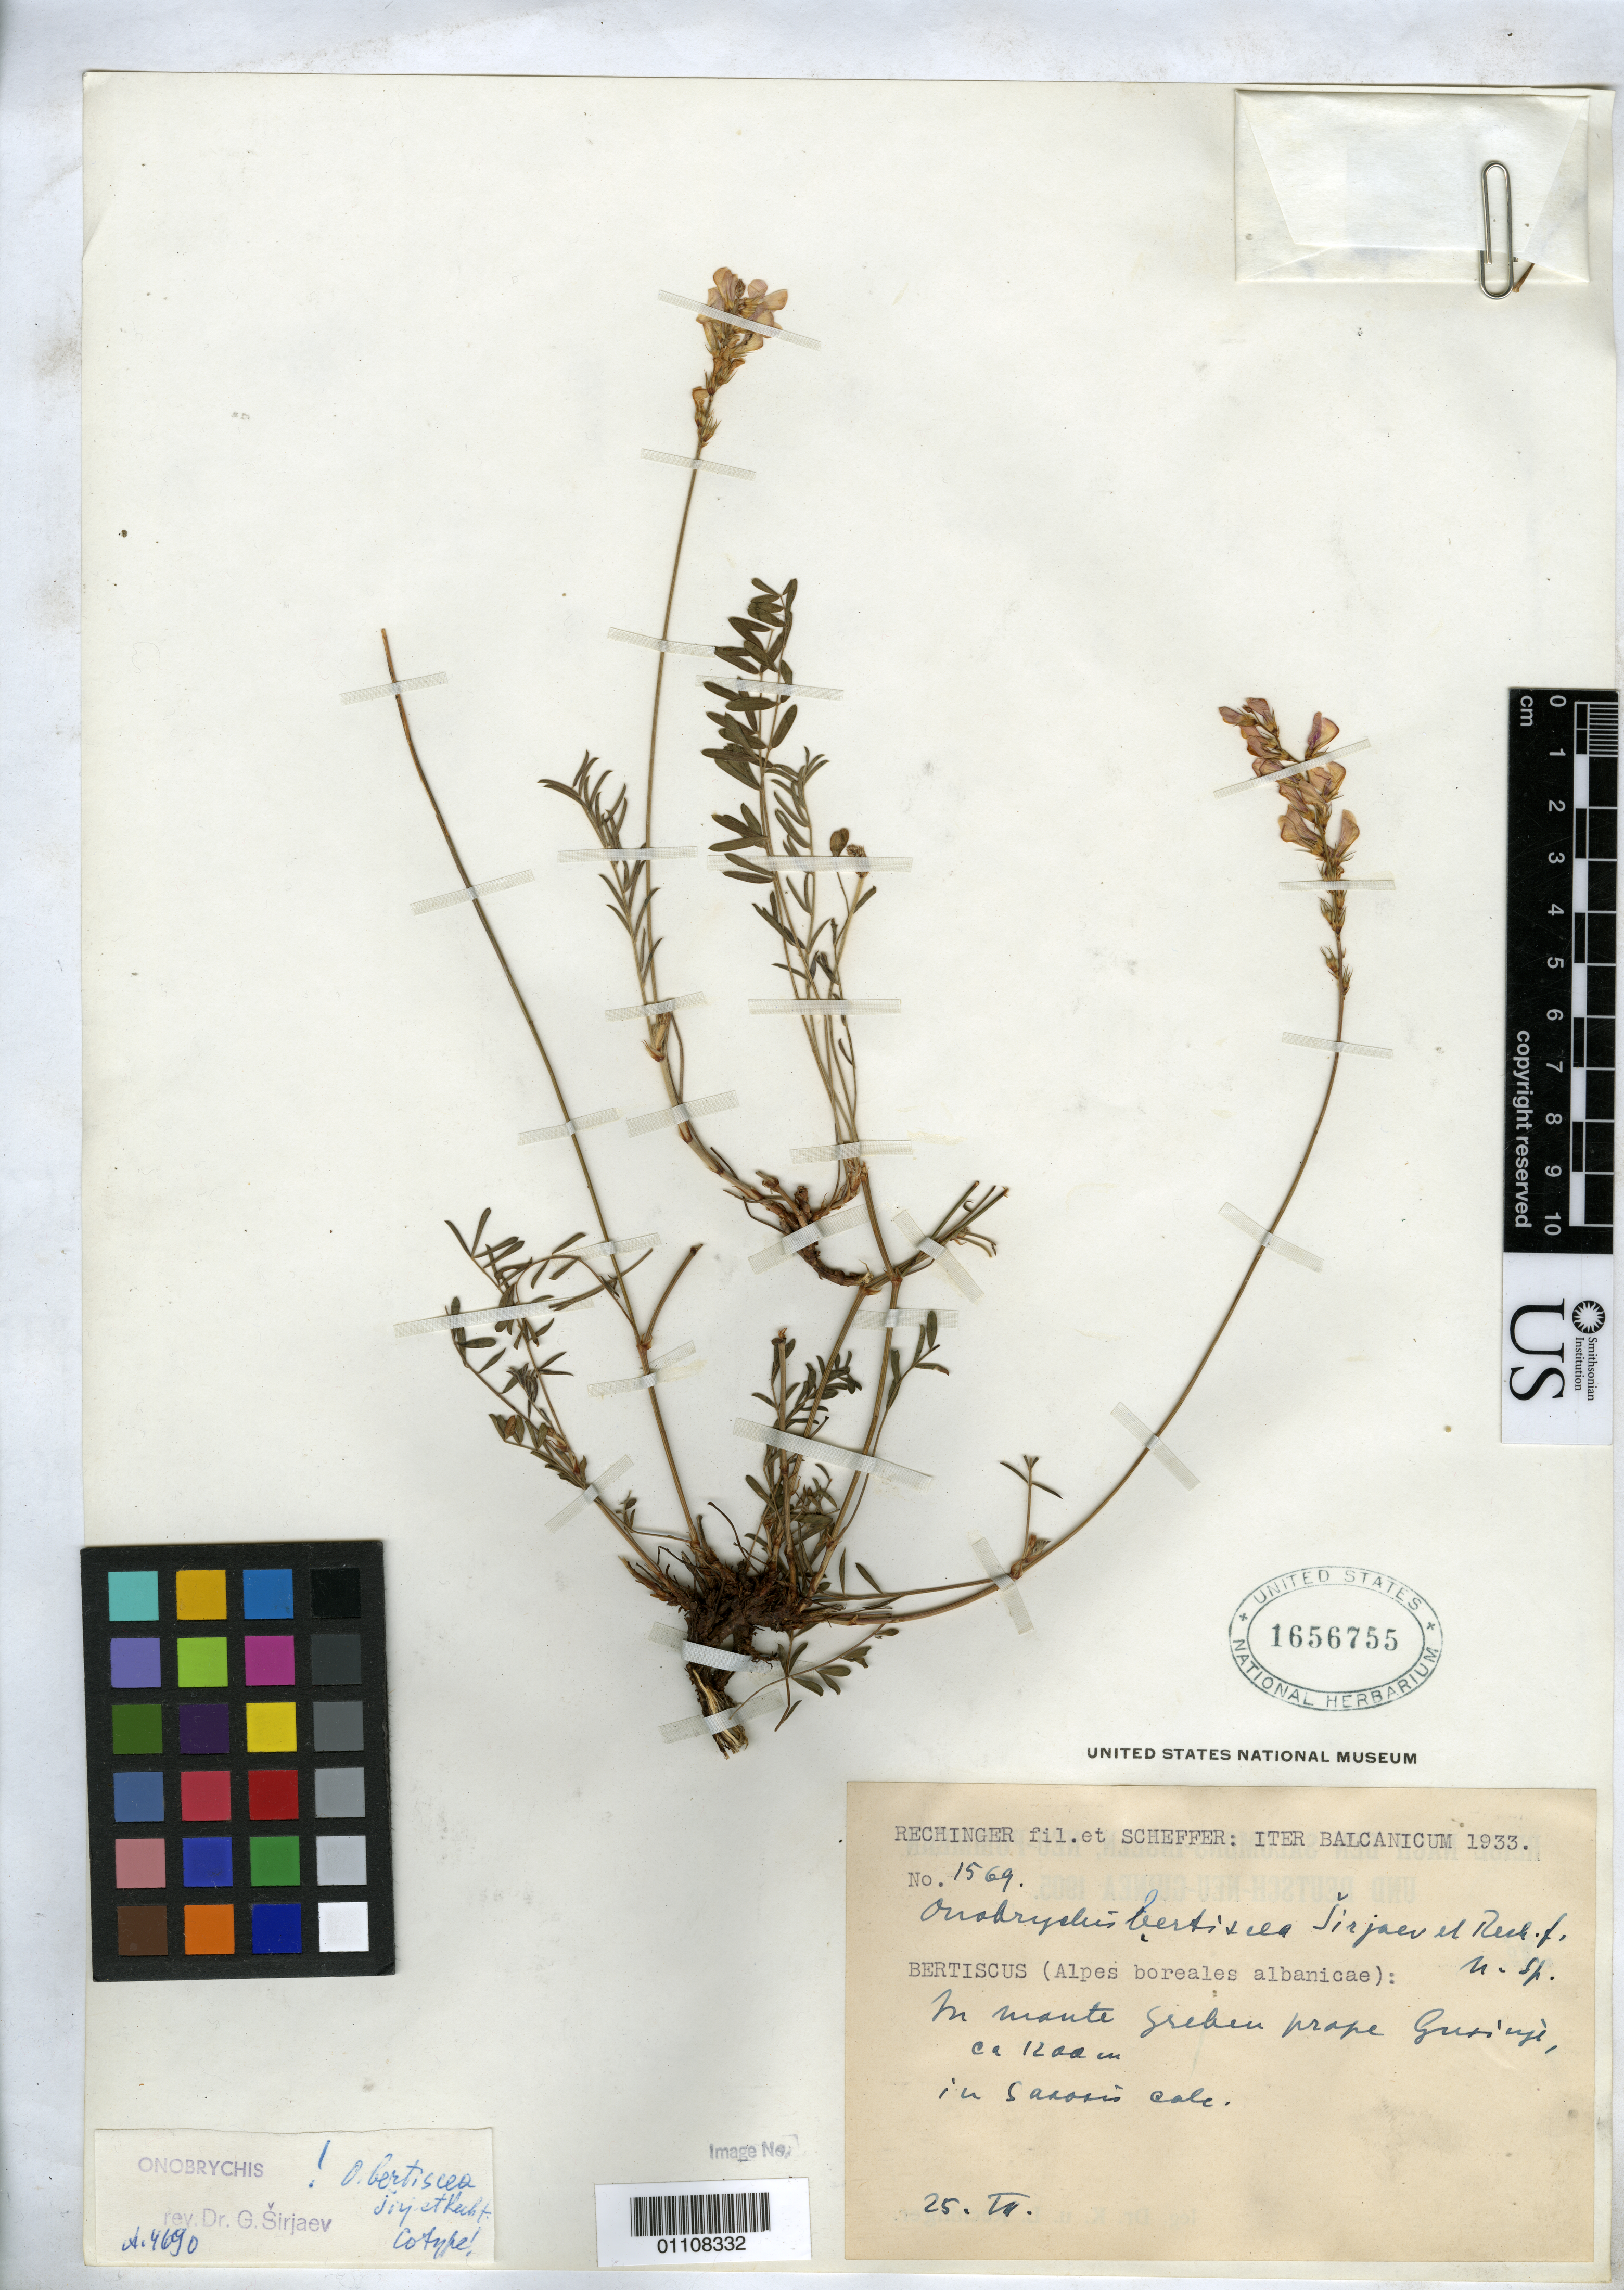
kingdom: Plantae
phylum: Tracheophyta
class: Magnoliopsida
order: Fabales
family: Fabaceae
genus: Onobrychis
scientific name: Onobrychis bertiscea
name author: Širj. & Rech. f.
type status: Possible Type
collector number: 1569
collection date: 1933-07-25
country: Montenegro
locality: Greben (Mountain Greben) Gusinje Mt. Siehen Sakorish.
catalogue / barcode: US 1656755